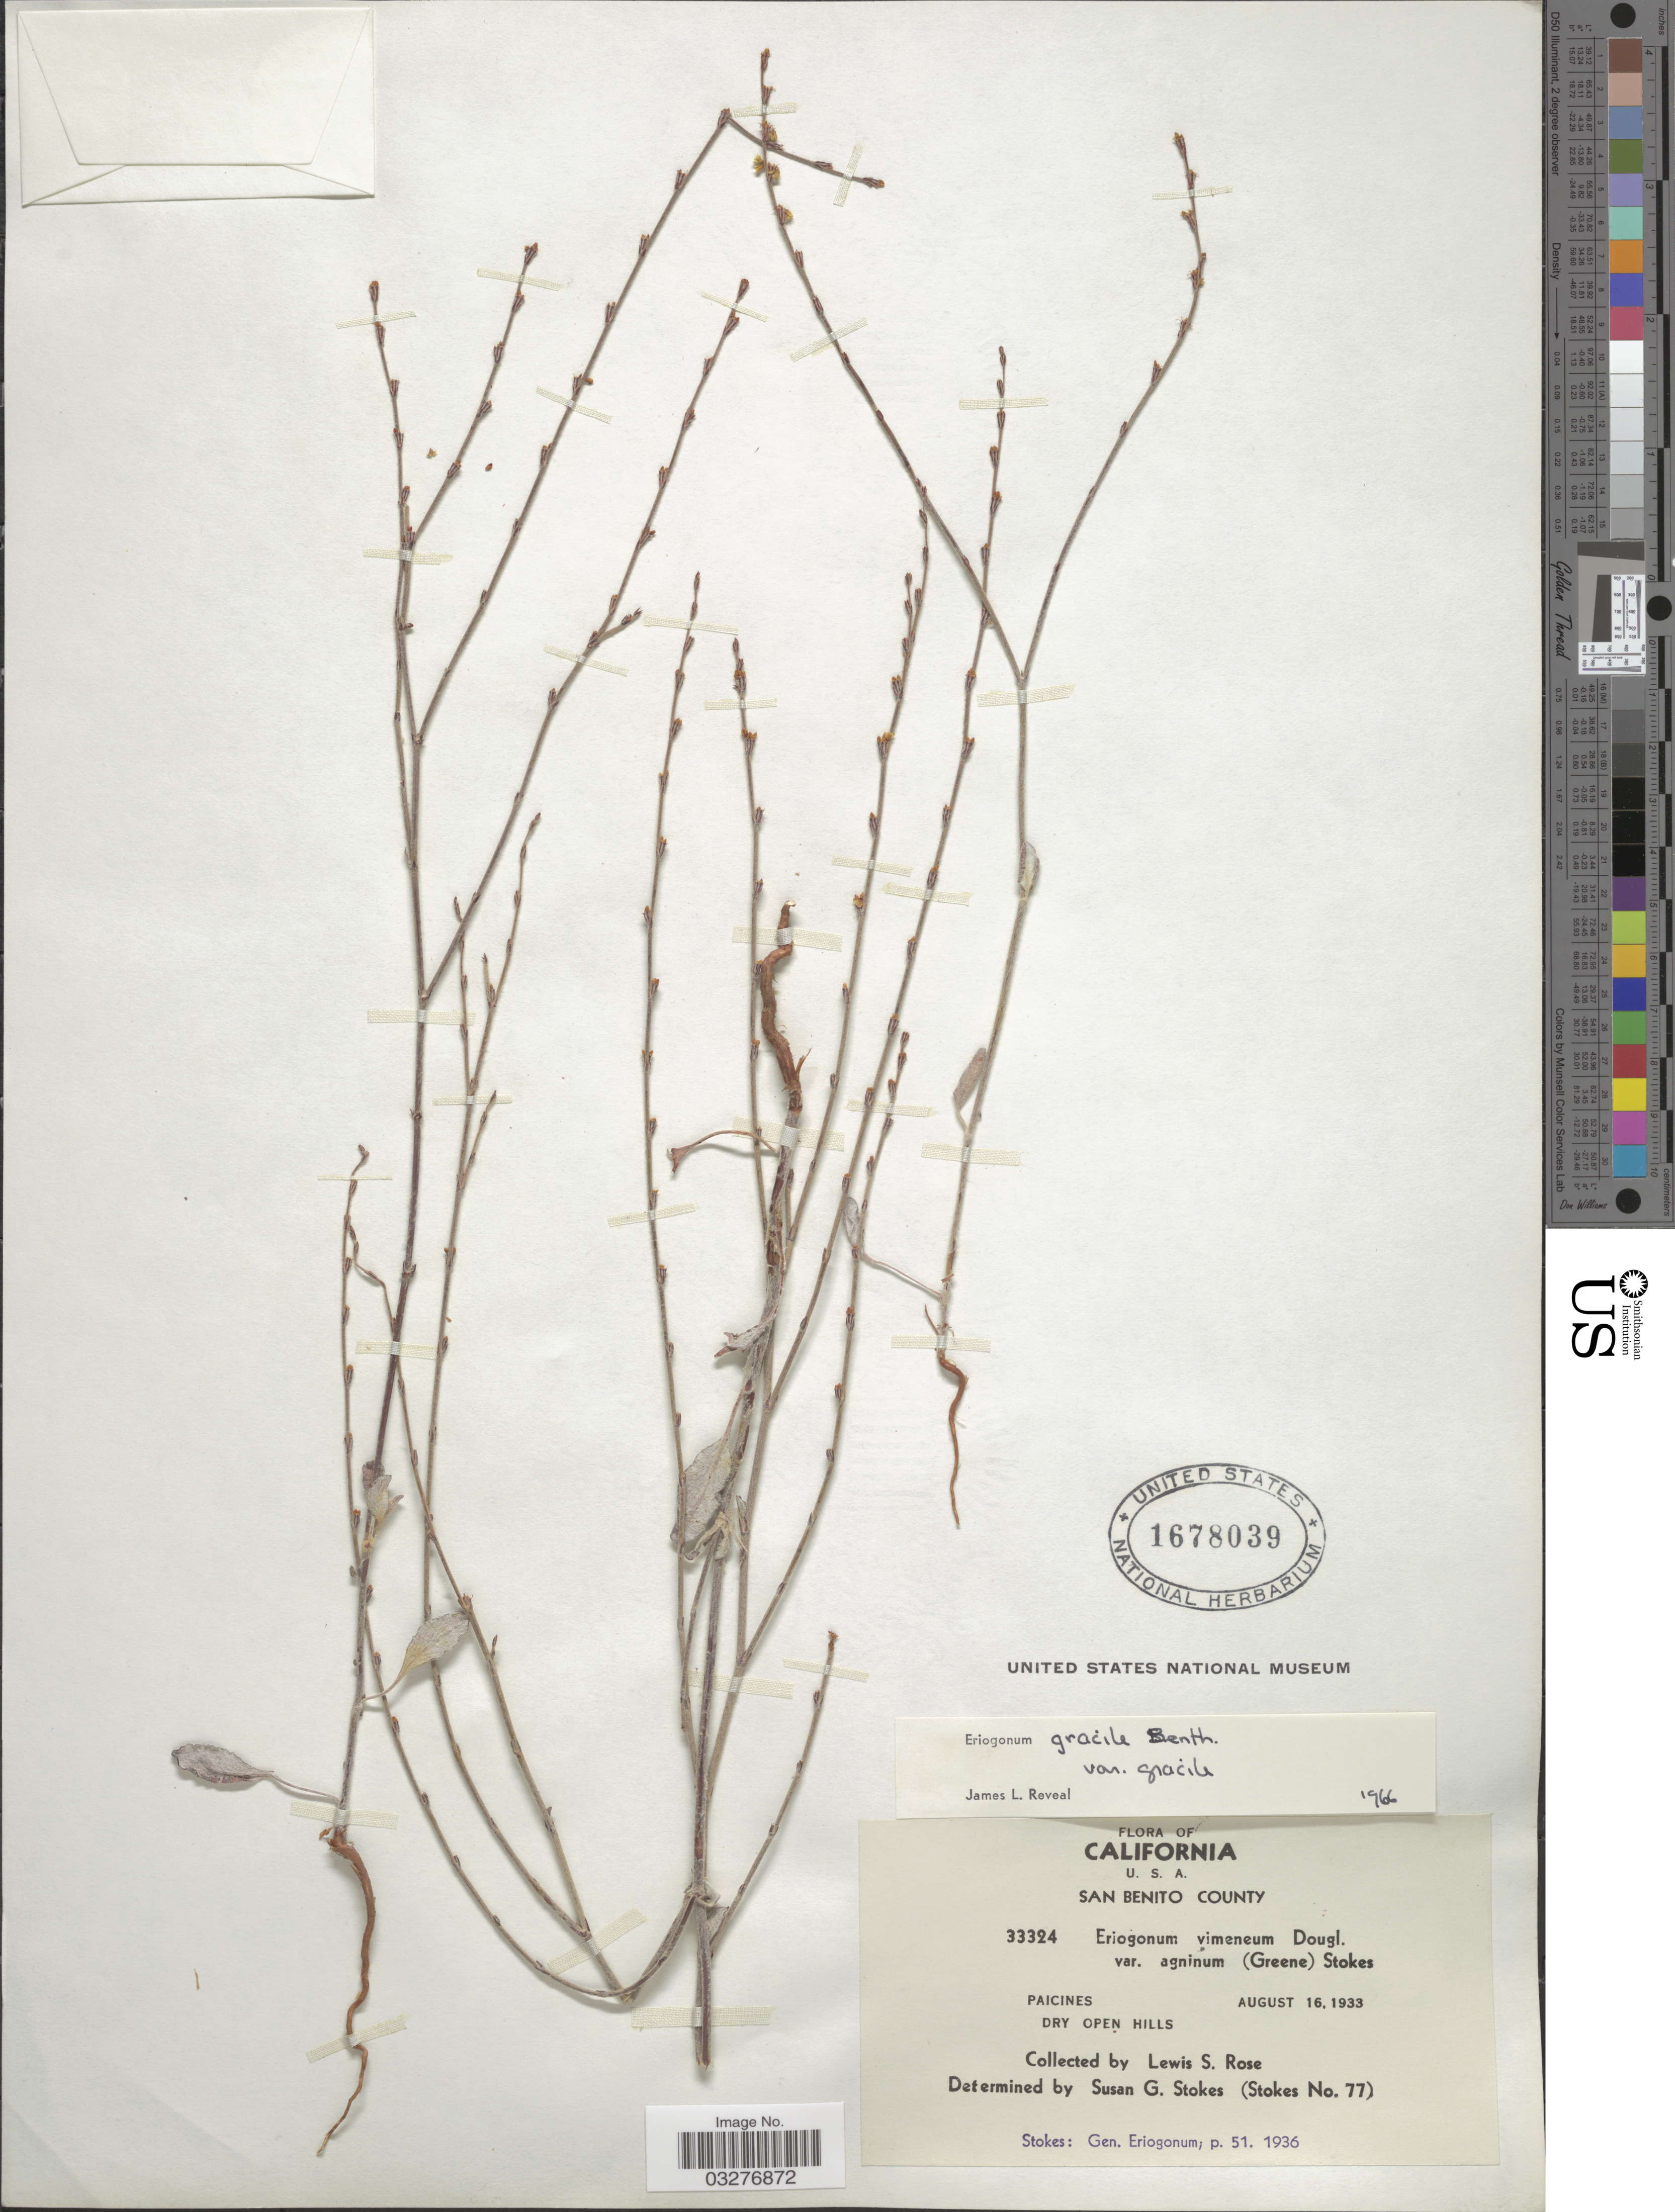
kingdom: Plantae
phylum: Tracheophyta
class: Magnoliopsida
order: Caryophyllales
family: Polygonaceae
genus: Eriogonum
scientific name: Eriogonum gracile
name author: Benth.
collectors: L. S. Rose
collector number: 33324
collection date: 1933-08-16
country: United States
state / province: California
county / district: San Benito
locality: U.S.A. San Benito County. Paicines.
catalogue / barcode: US 1678039